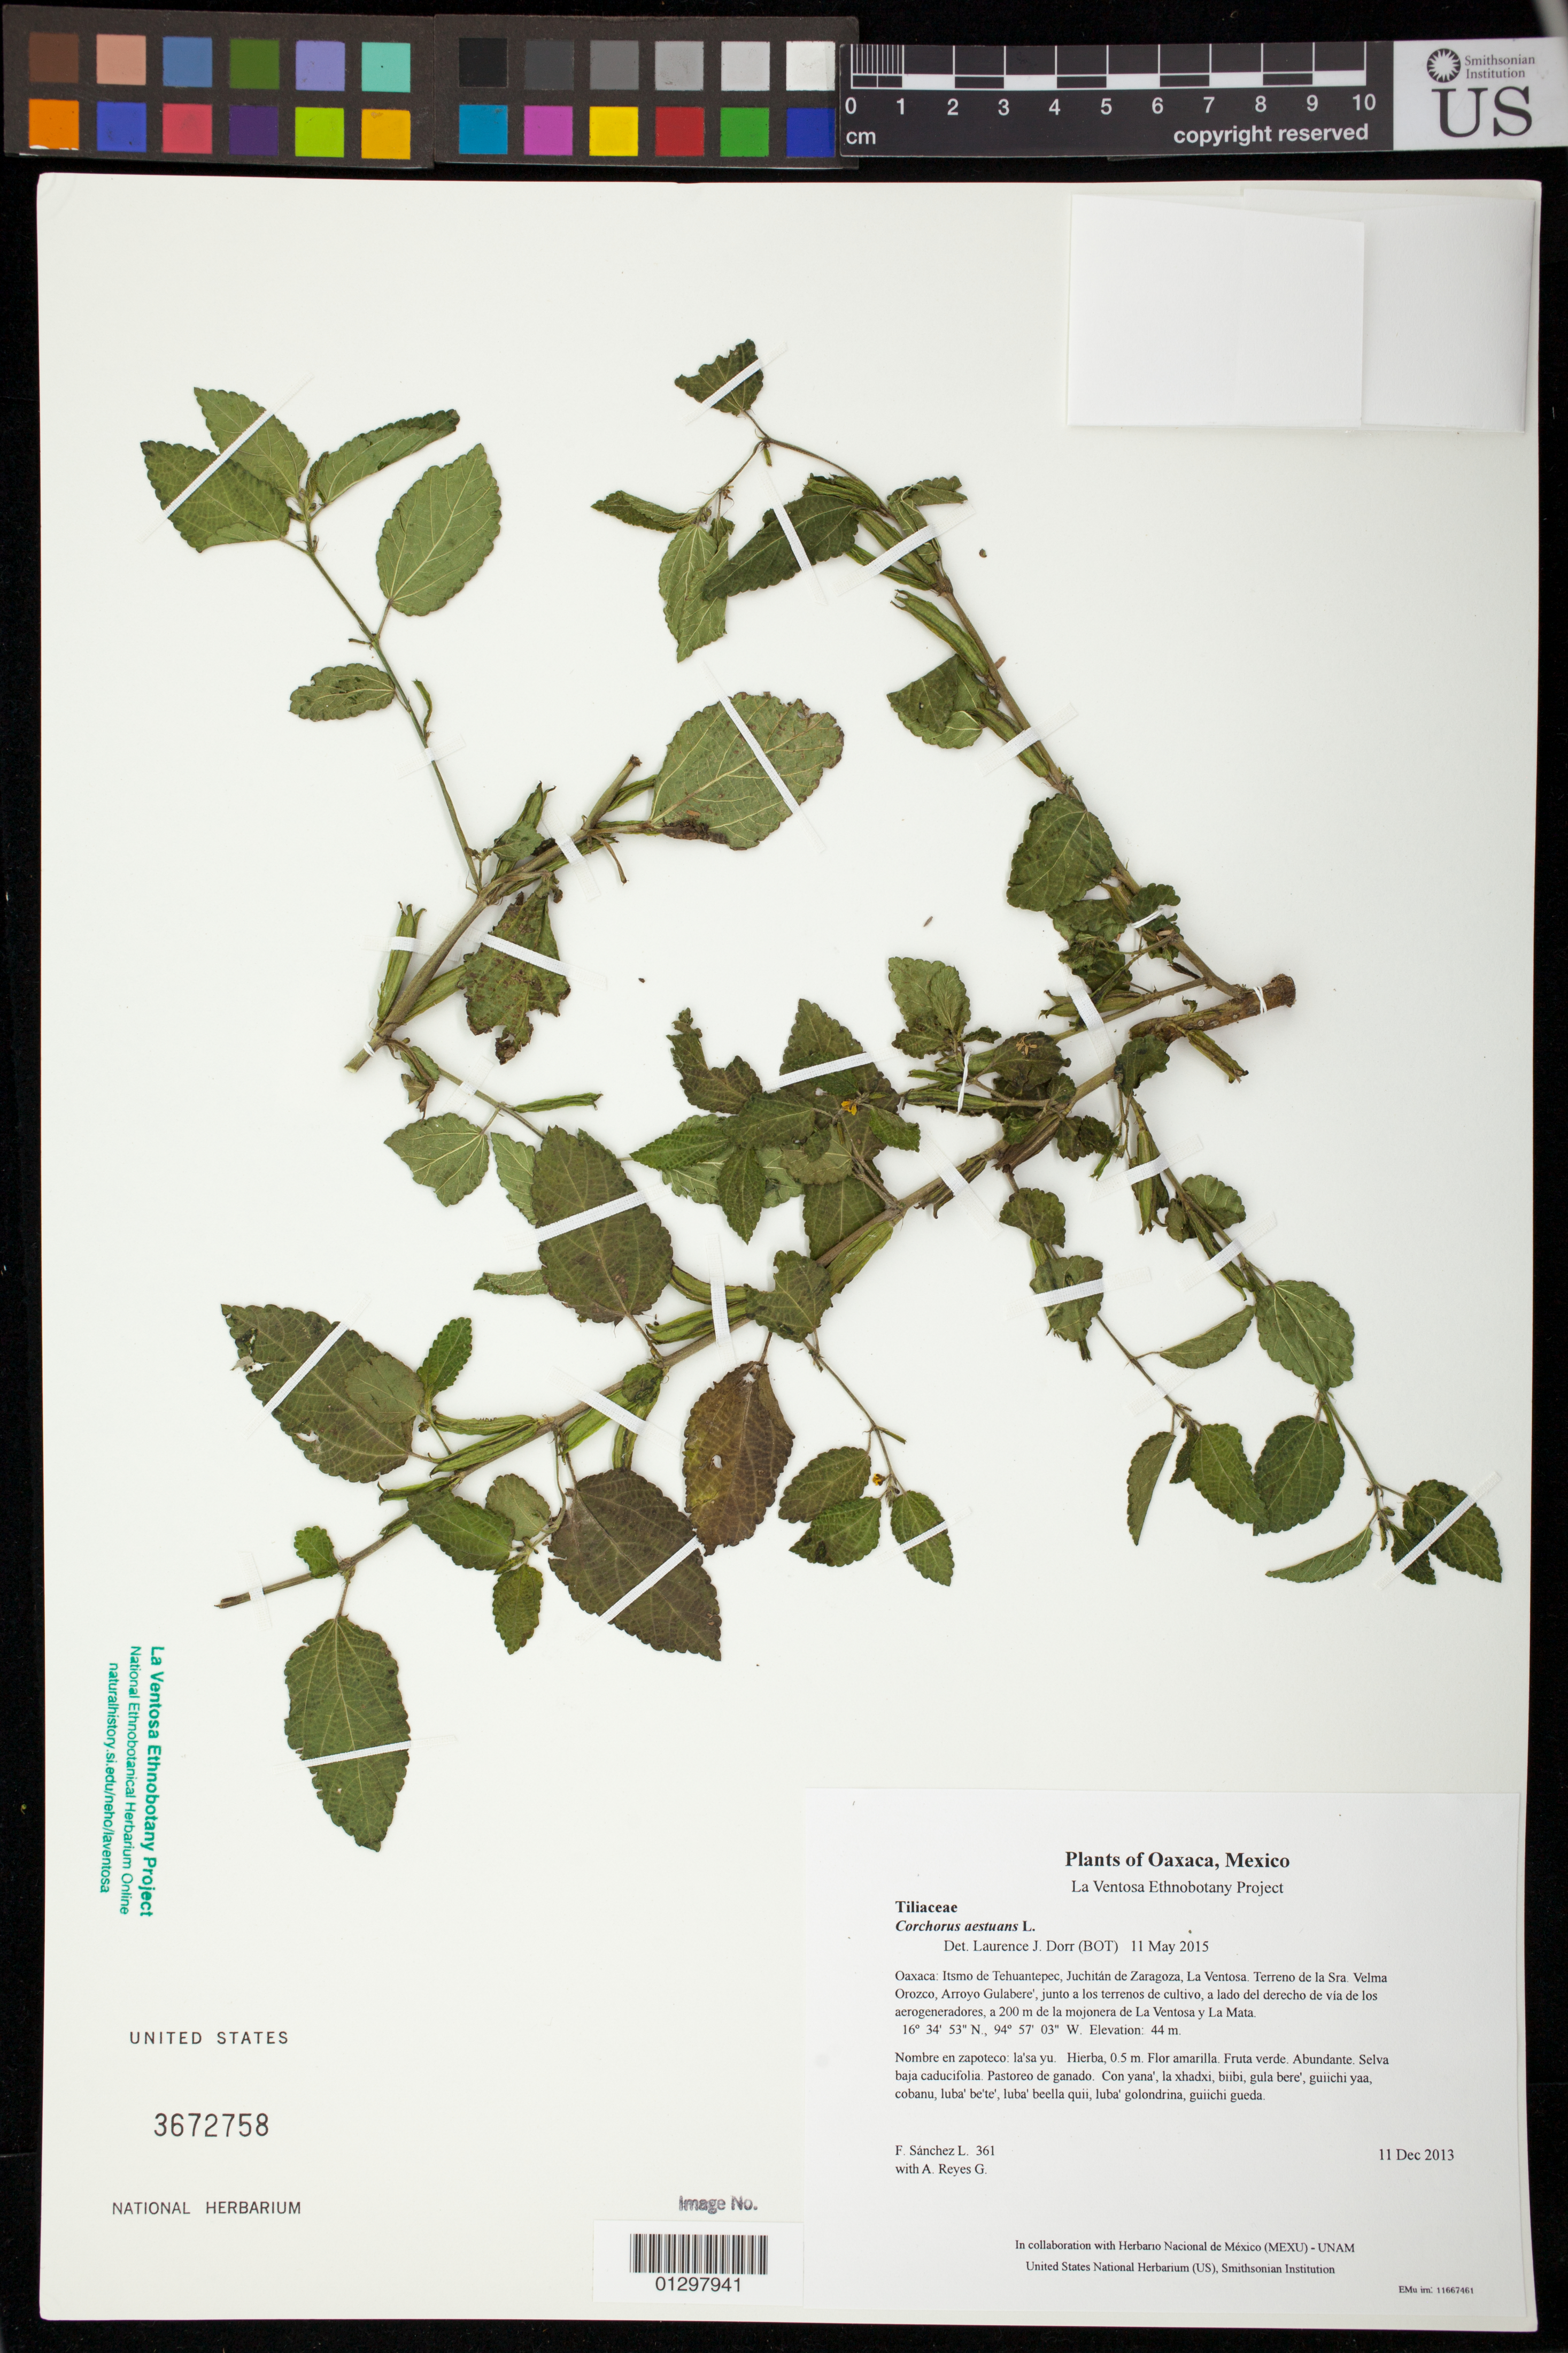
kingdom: Plantae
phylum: Tracheophyta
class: Magnoliopsida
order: Malvales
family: Malvaceae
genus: Corchorus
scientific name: Corchorus aestuans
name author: L.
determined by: Dorr, L. J., (BOT), Smithsonian Institution - National Museum of Natural History (UNITED STATES)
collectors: F. Sánchez L. & A. Reyes G.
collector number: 361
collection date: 2013-12-11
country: Mexico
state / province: Oaxaca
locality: Itsmo de Tehuantepec, Juchitán de Zaragoza, La Ventosa. Terreno de la Sra. Velma Orozco, Arroyo Gulabere', junto a los terrenos de cultivo, a lado del derecho de vía de los aerogeneradores, a 200 m de la mojonera de La Ventosa y La Mata.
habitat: Selva baja caducifolia. Pastoreo de ganado.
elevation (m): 44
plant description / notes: JEBOT, MEXU, SERO, US; Guixi bandaga. 0.5 m. Guie' naguchi. Cuaananaxhi naga'. Stale.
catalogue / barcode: US 3672758